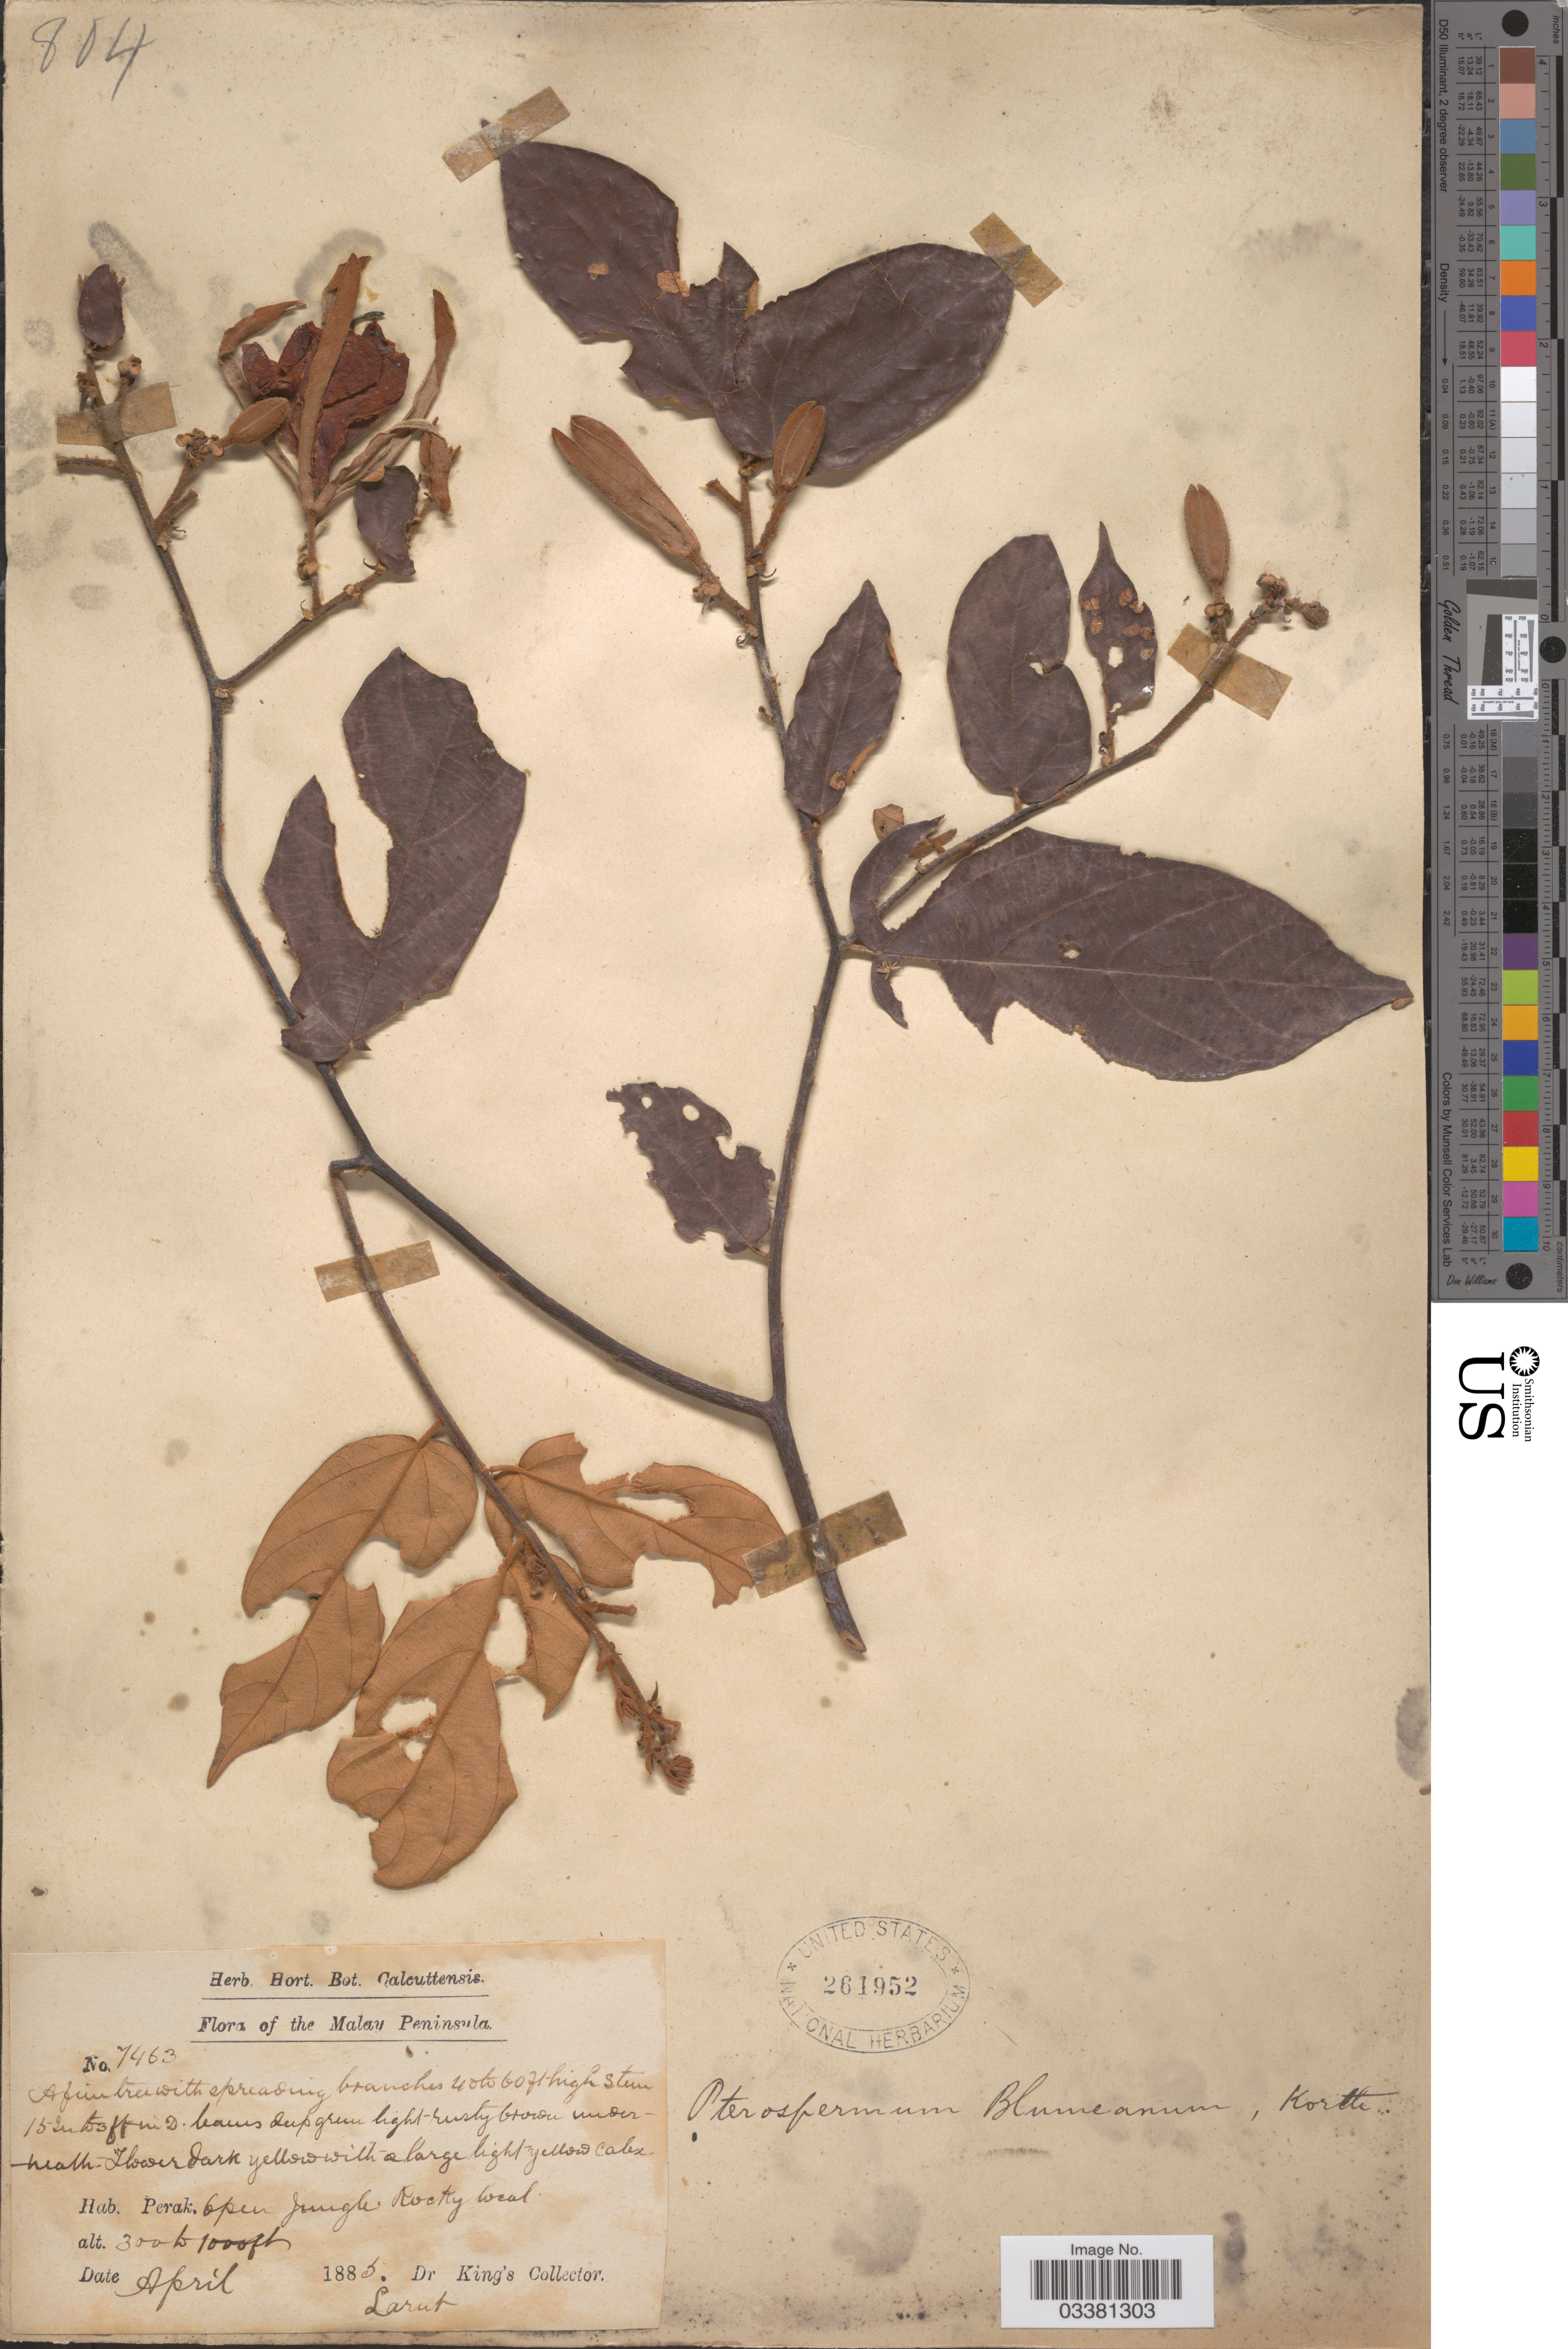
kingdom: Plantae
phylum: Tracheophyta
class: Magnoliopsida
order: Malvales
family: Malvaceae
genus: Pterospermum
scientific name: Pterospermum blumeanum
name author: Korth.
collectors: Dr. King's collector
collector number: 7463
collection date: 1885-04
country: Malaysia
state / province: Perak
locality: Malay Peninsula. Open Jungle, Rocky local. Larut.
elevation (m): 91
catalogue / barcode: US 261952